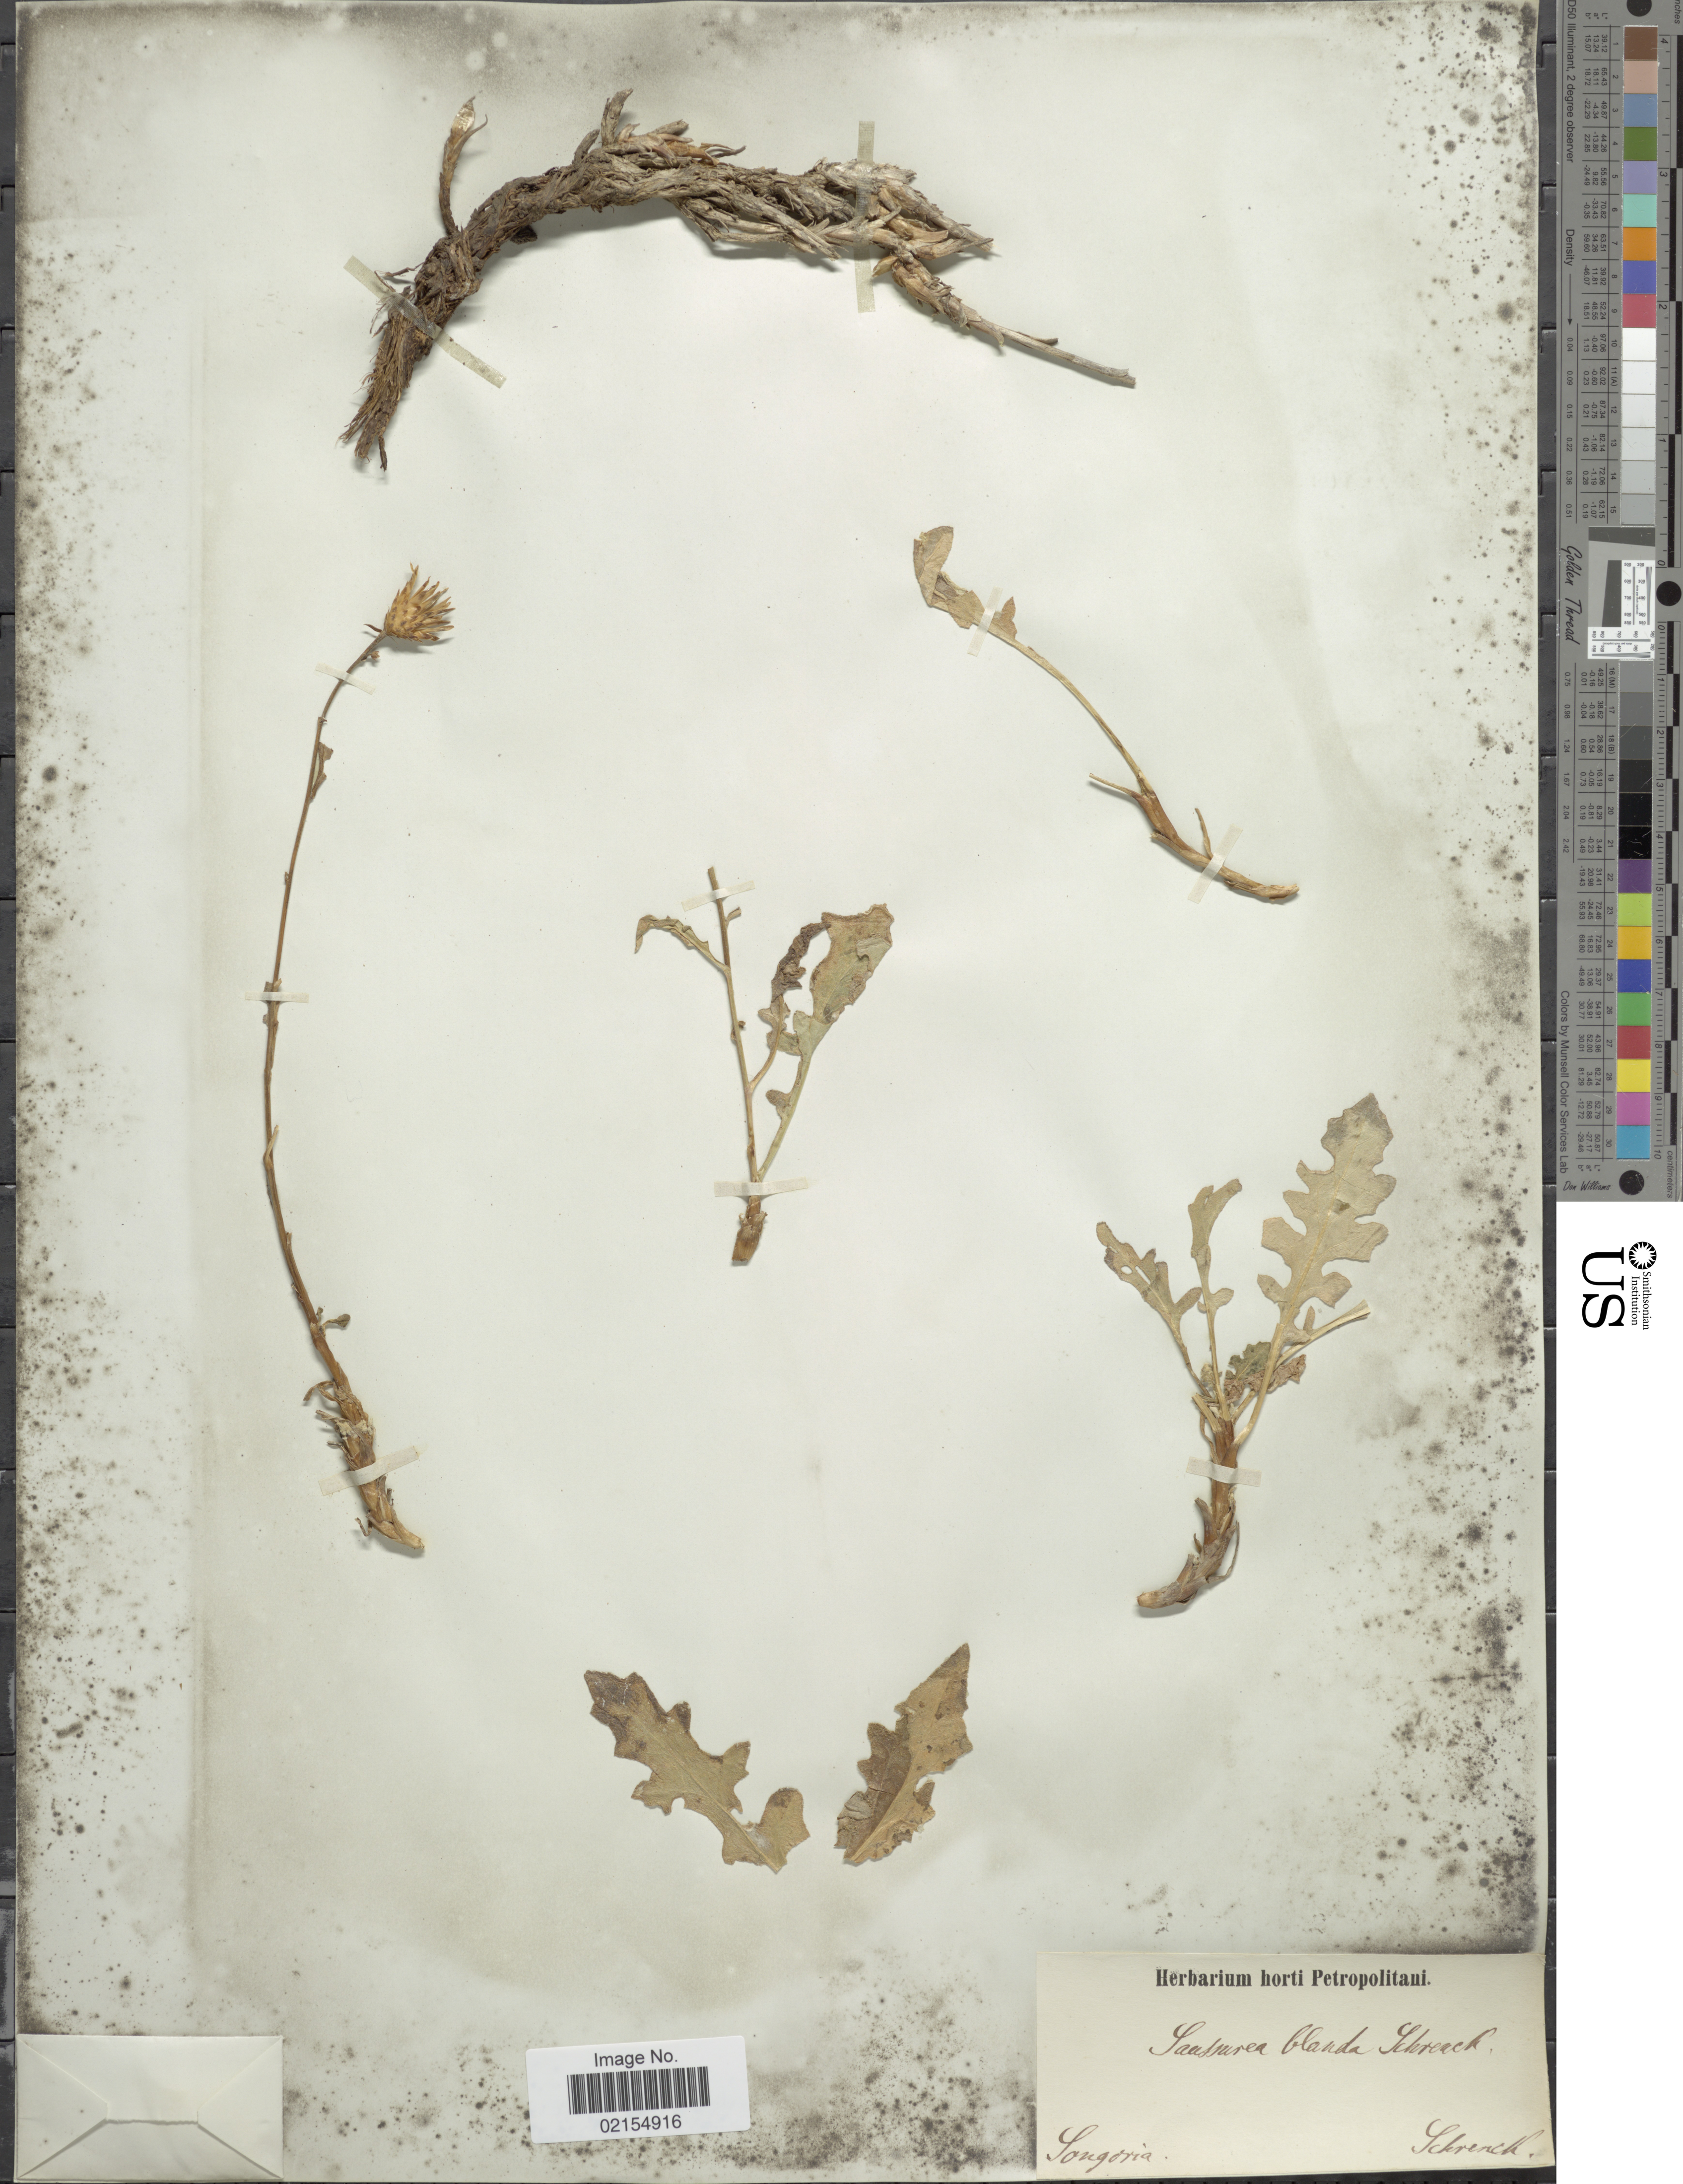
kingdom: Plantae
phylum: Tracheophyta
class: Magnoliopsida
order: Asterales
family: Asteraceae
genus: Saussurea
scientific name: Saussurea blanda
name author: Schrenk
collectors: A.G. Schrenk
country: Kazakhstan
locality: Songoria